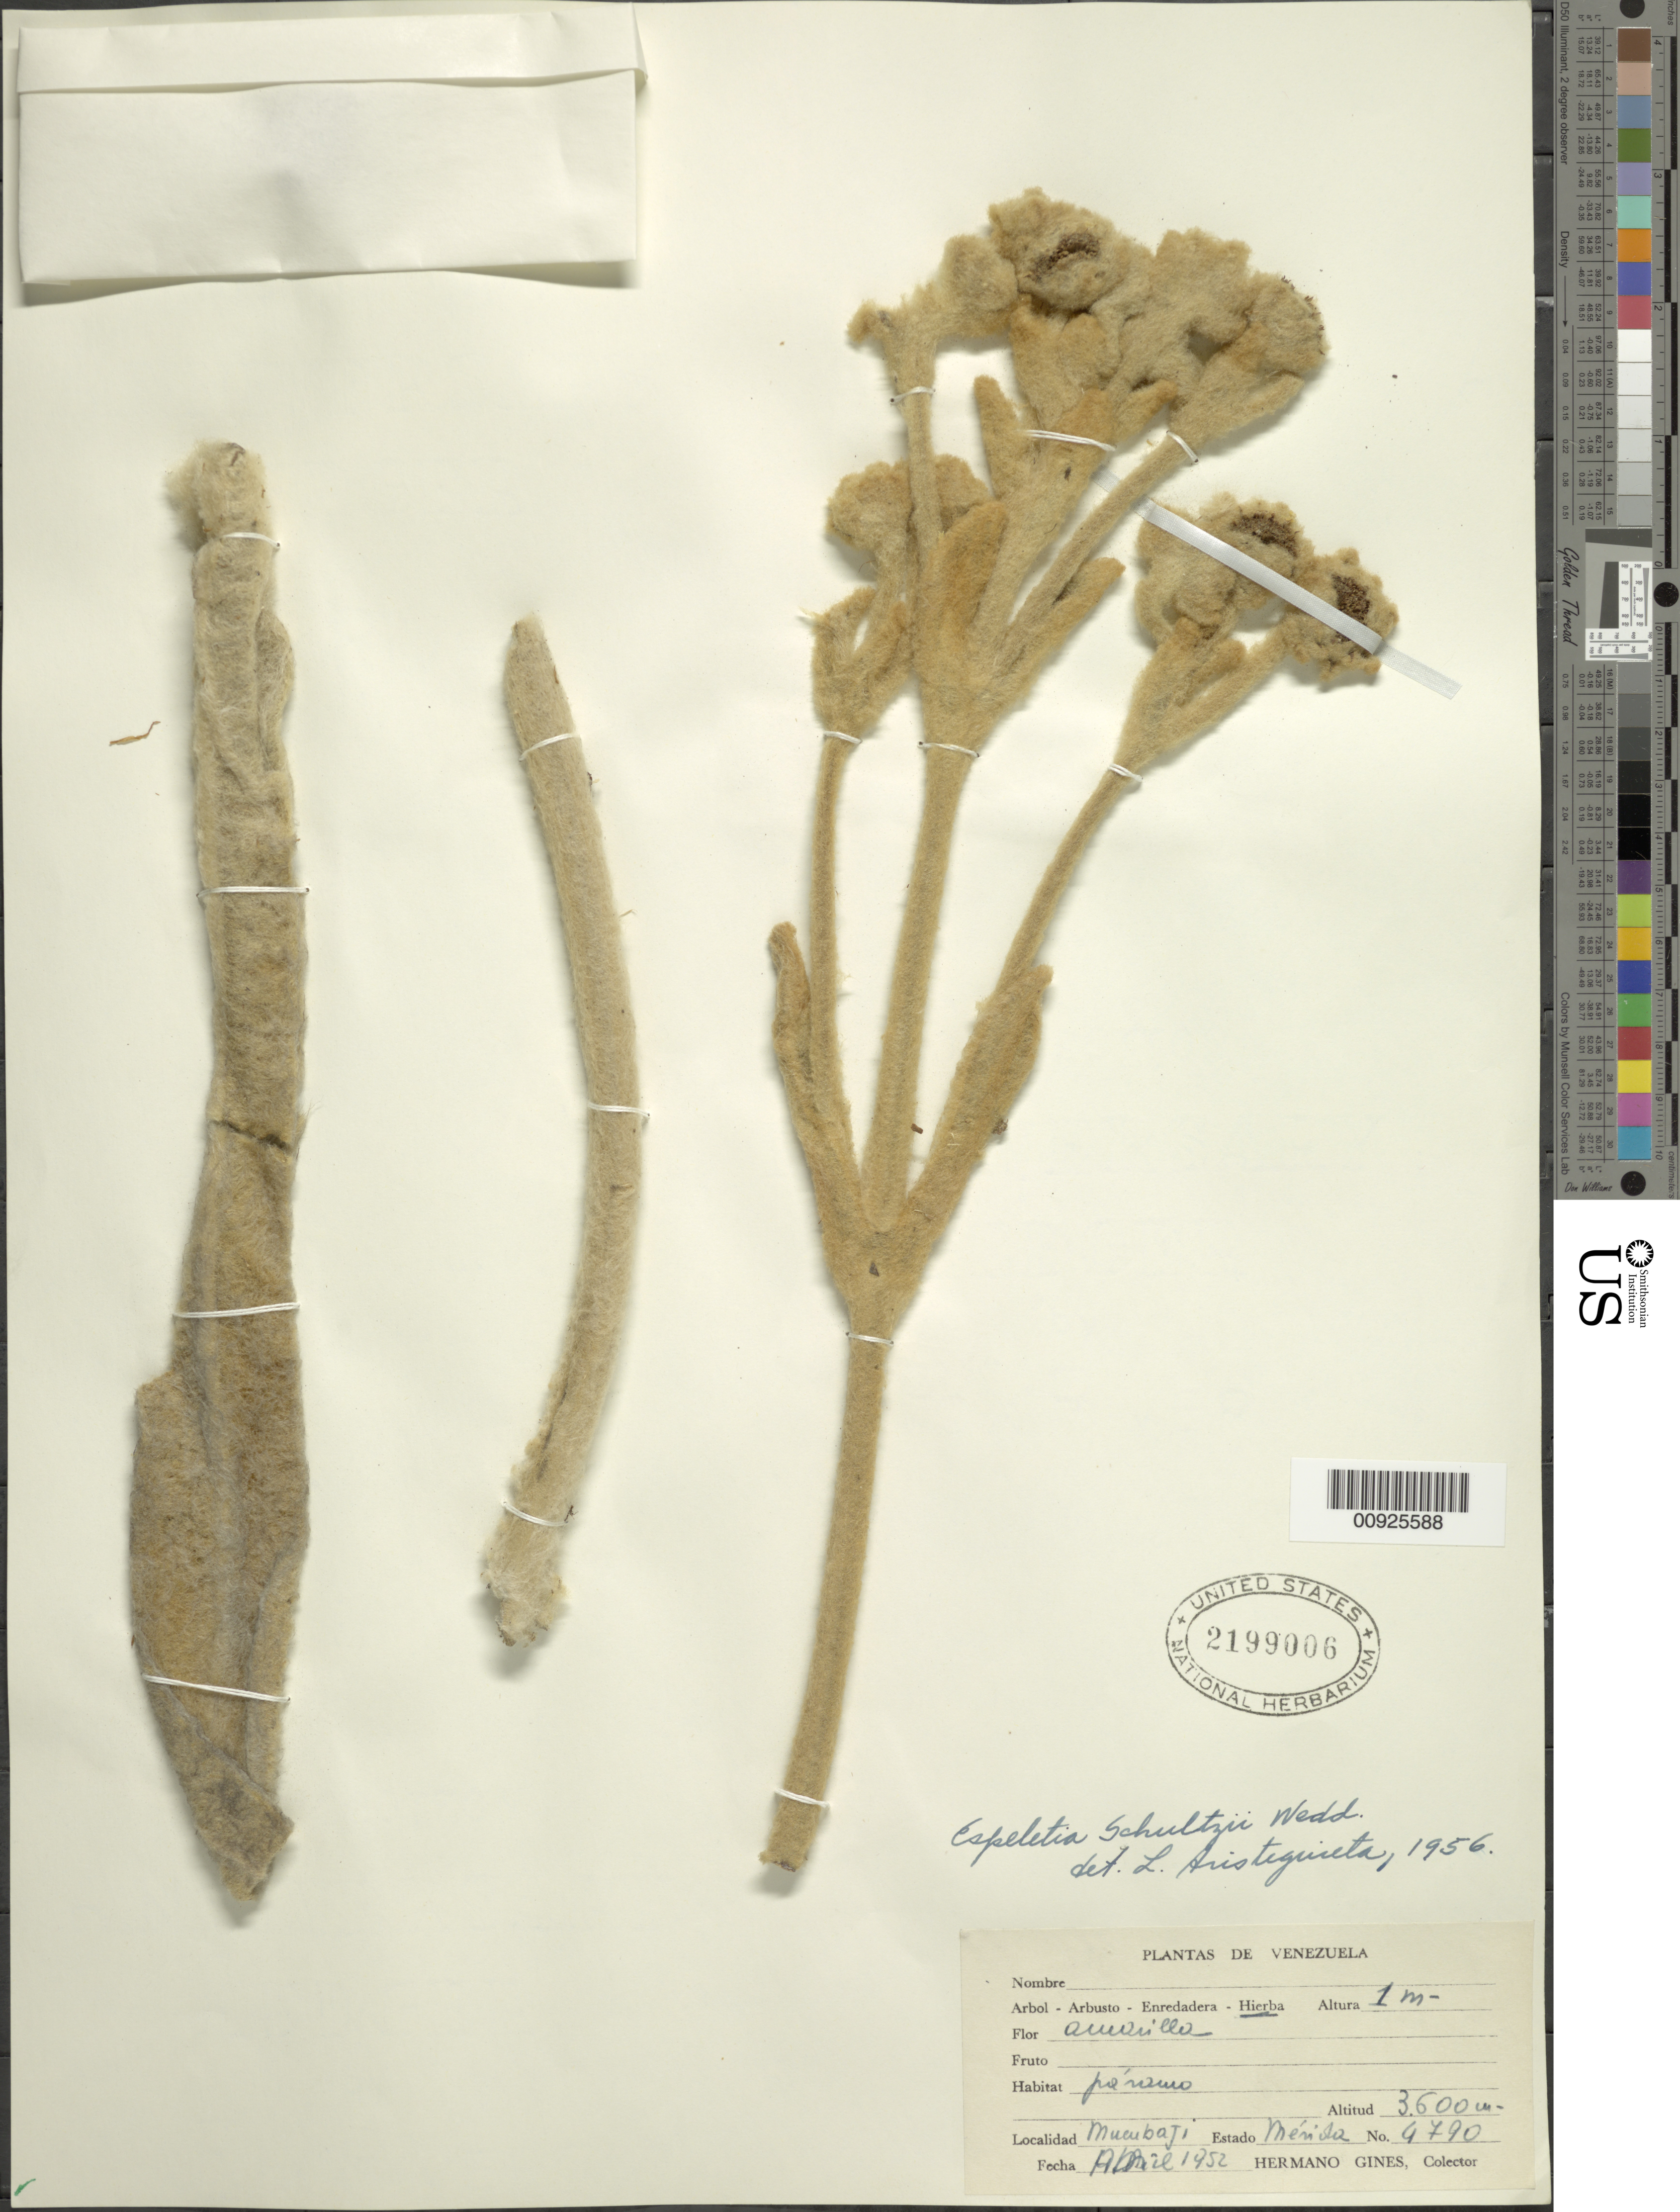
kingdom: Plantae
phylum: Tracheophyta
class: Magnoliopsida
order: Asterales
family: Asteraceae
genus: Espeletia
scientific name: Espeletia schultzii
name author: Wedd.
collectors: Bro. Gines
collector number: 4790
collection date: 1952-04-01/1952-04-30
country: Venezuela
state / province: Mérida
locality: Mucubají.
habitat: Páramo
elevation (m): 3600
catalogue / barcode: US 2199006